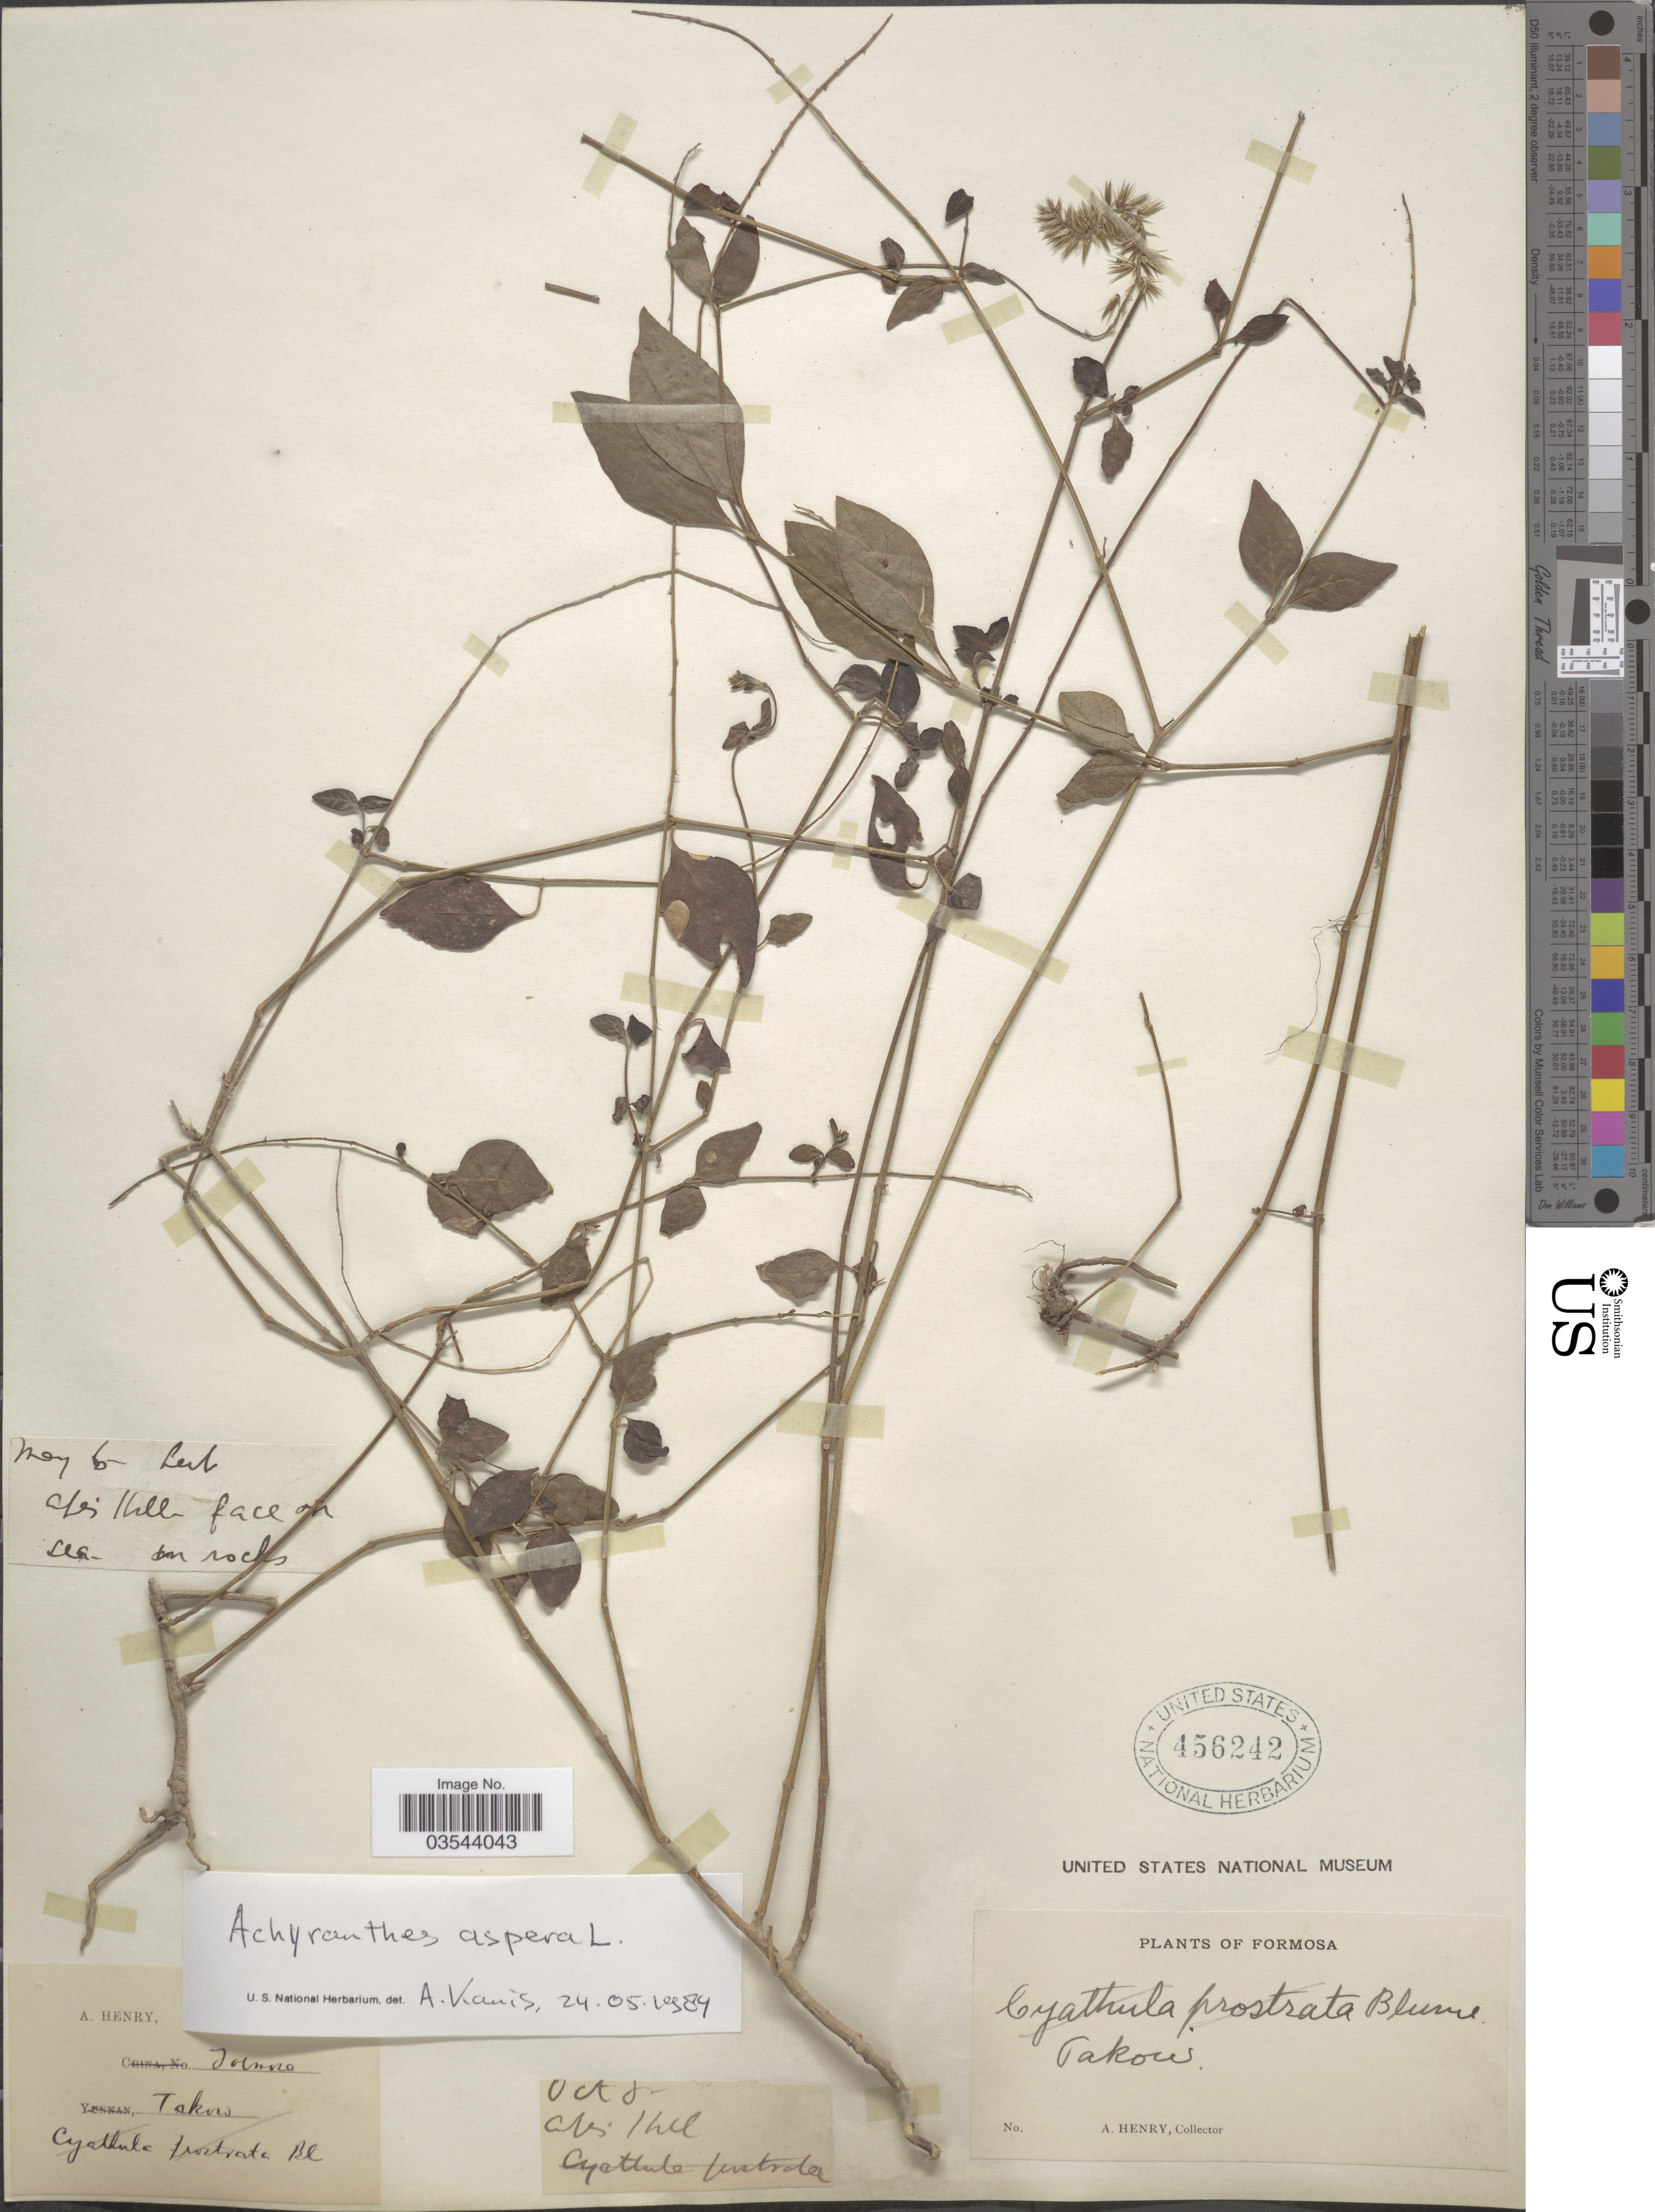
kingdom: Plantae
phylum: Tracheophyta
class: Magnoliopsida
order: Caryophyllales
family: Amaranthaceae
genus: Achyranthes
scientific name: Achyranthes aspera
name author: L.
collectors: A. Henry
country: Taiwan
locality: Formosa. Takow.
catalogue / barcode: US 456242